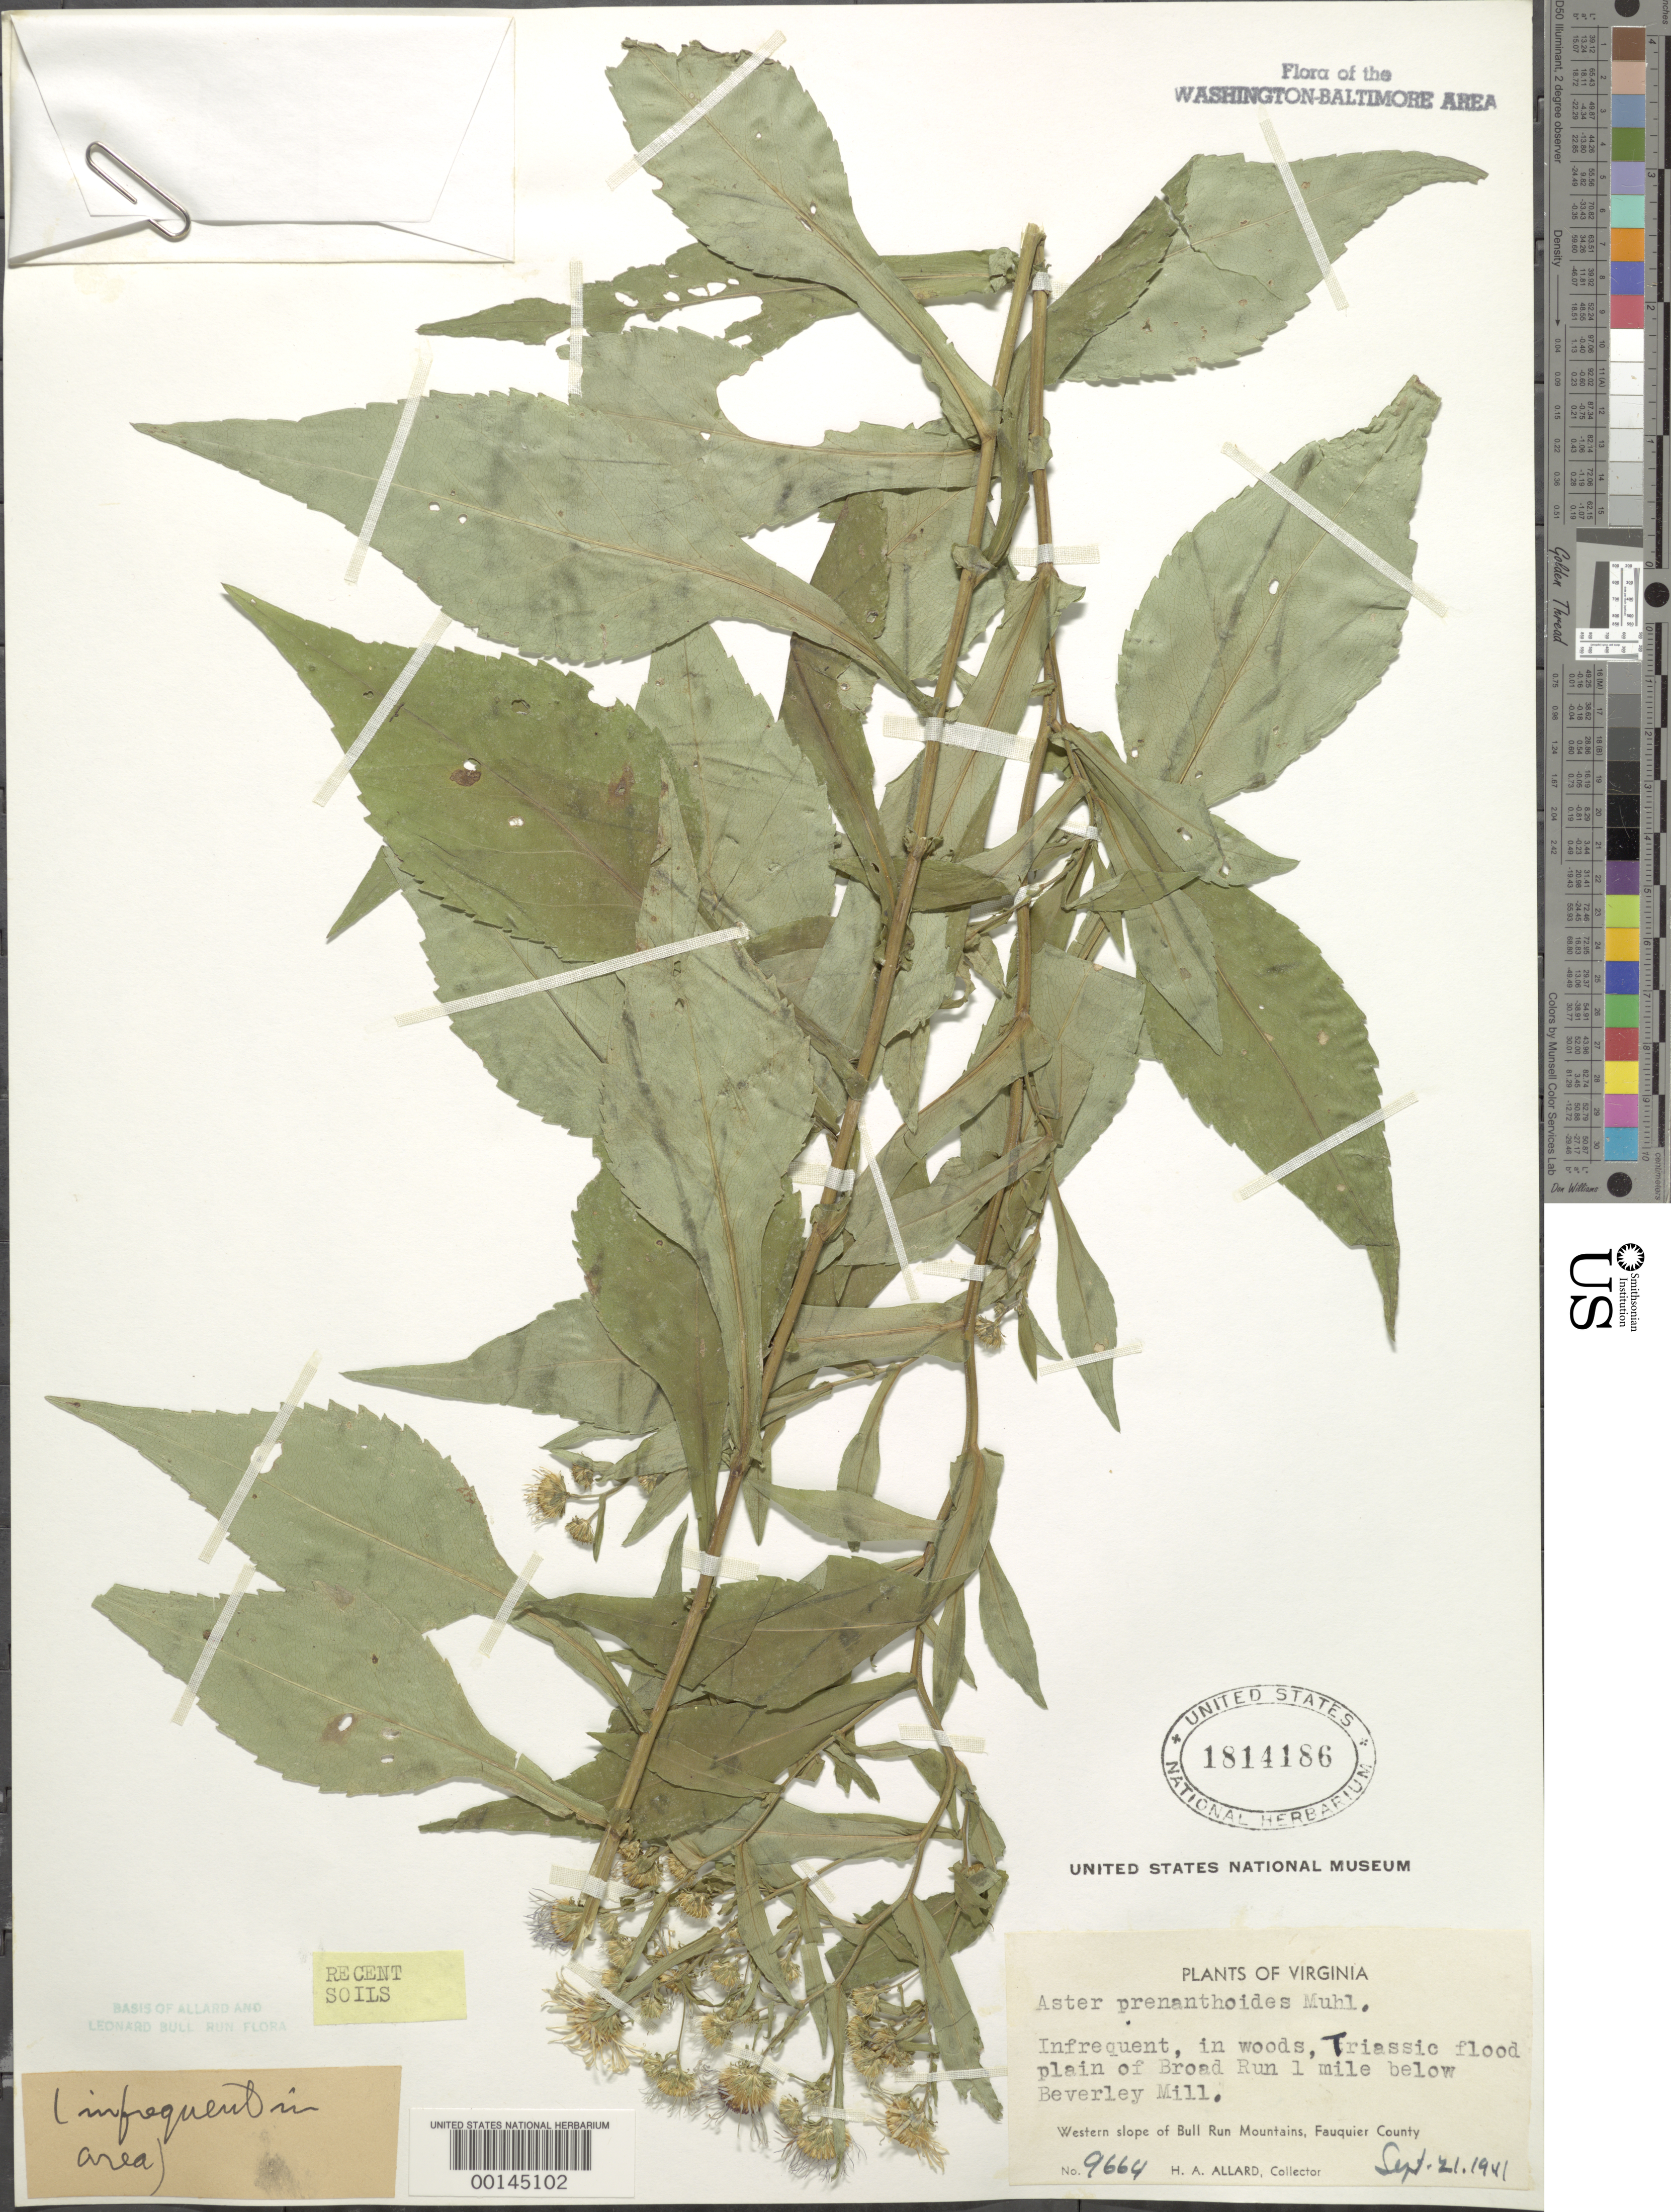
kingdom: Plantae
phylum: Tracheophyta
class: Magnoliopsida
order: Asterales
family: Asteraceae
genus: Symphyotrichum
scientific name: Symphyotrichum prenanthoides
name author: (Muhl. ex Willd.) G.L. Nesom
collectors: H. A. Allard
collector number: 9664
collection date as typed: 21 Sep 1941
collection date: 1941-09-21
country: United States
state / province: Virginia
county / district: Fauquier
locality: Broad Run below Beverley Mill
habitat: Woods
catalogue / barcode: US 1814186